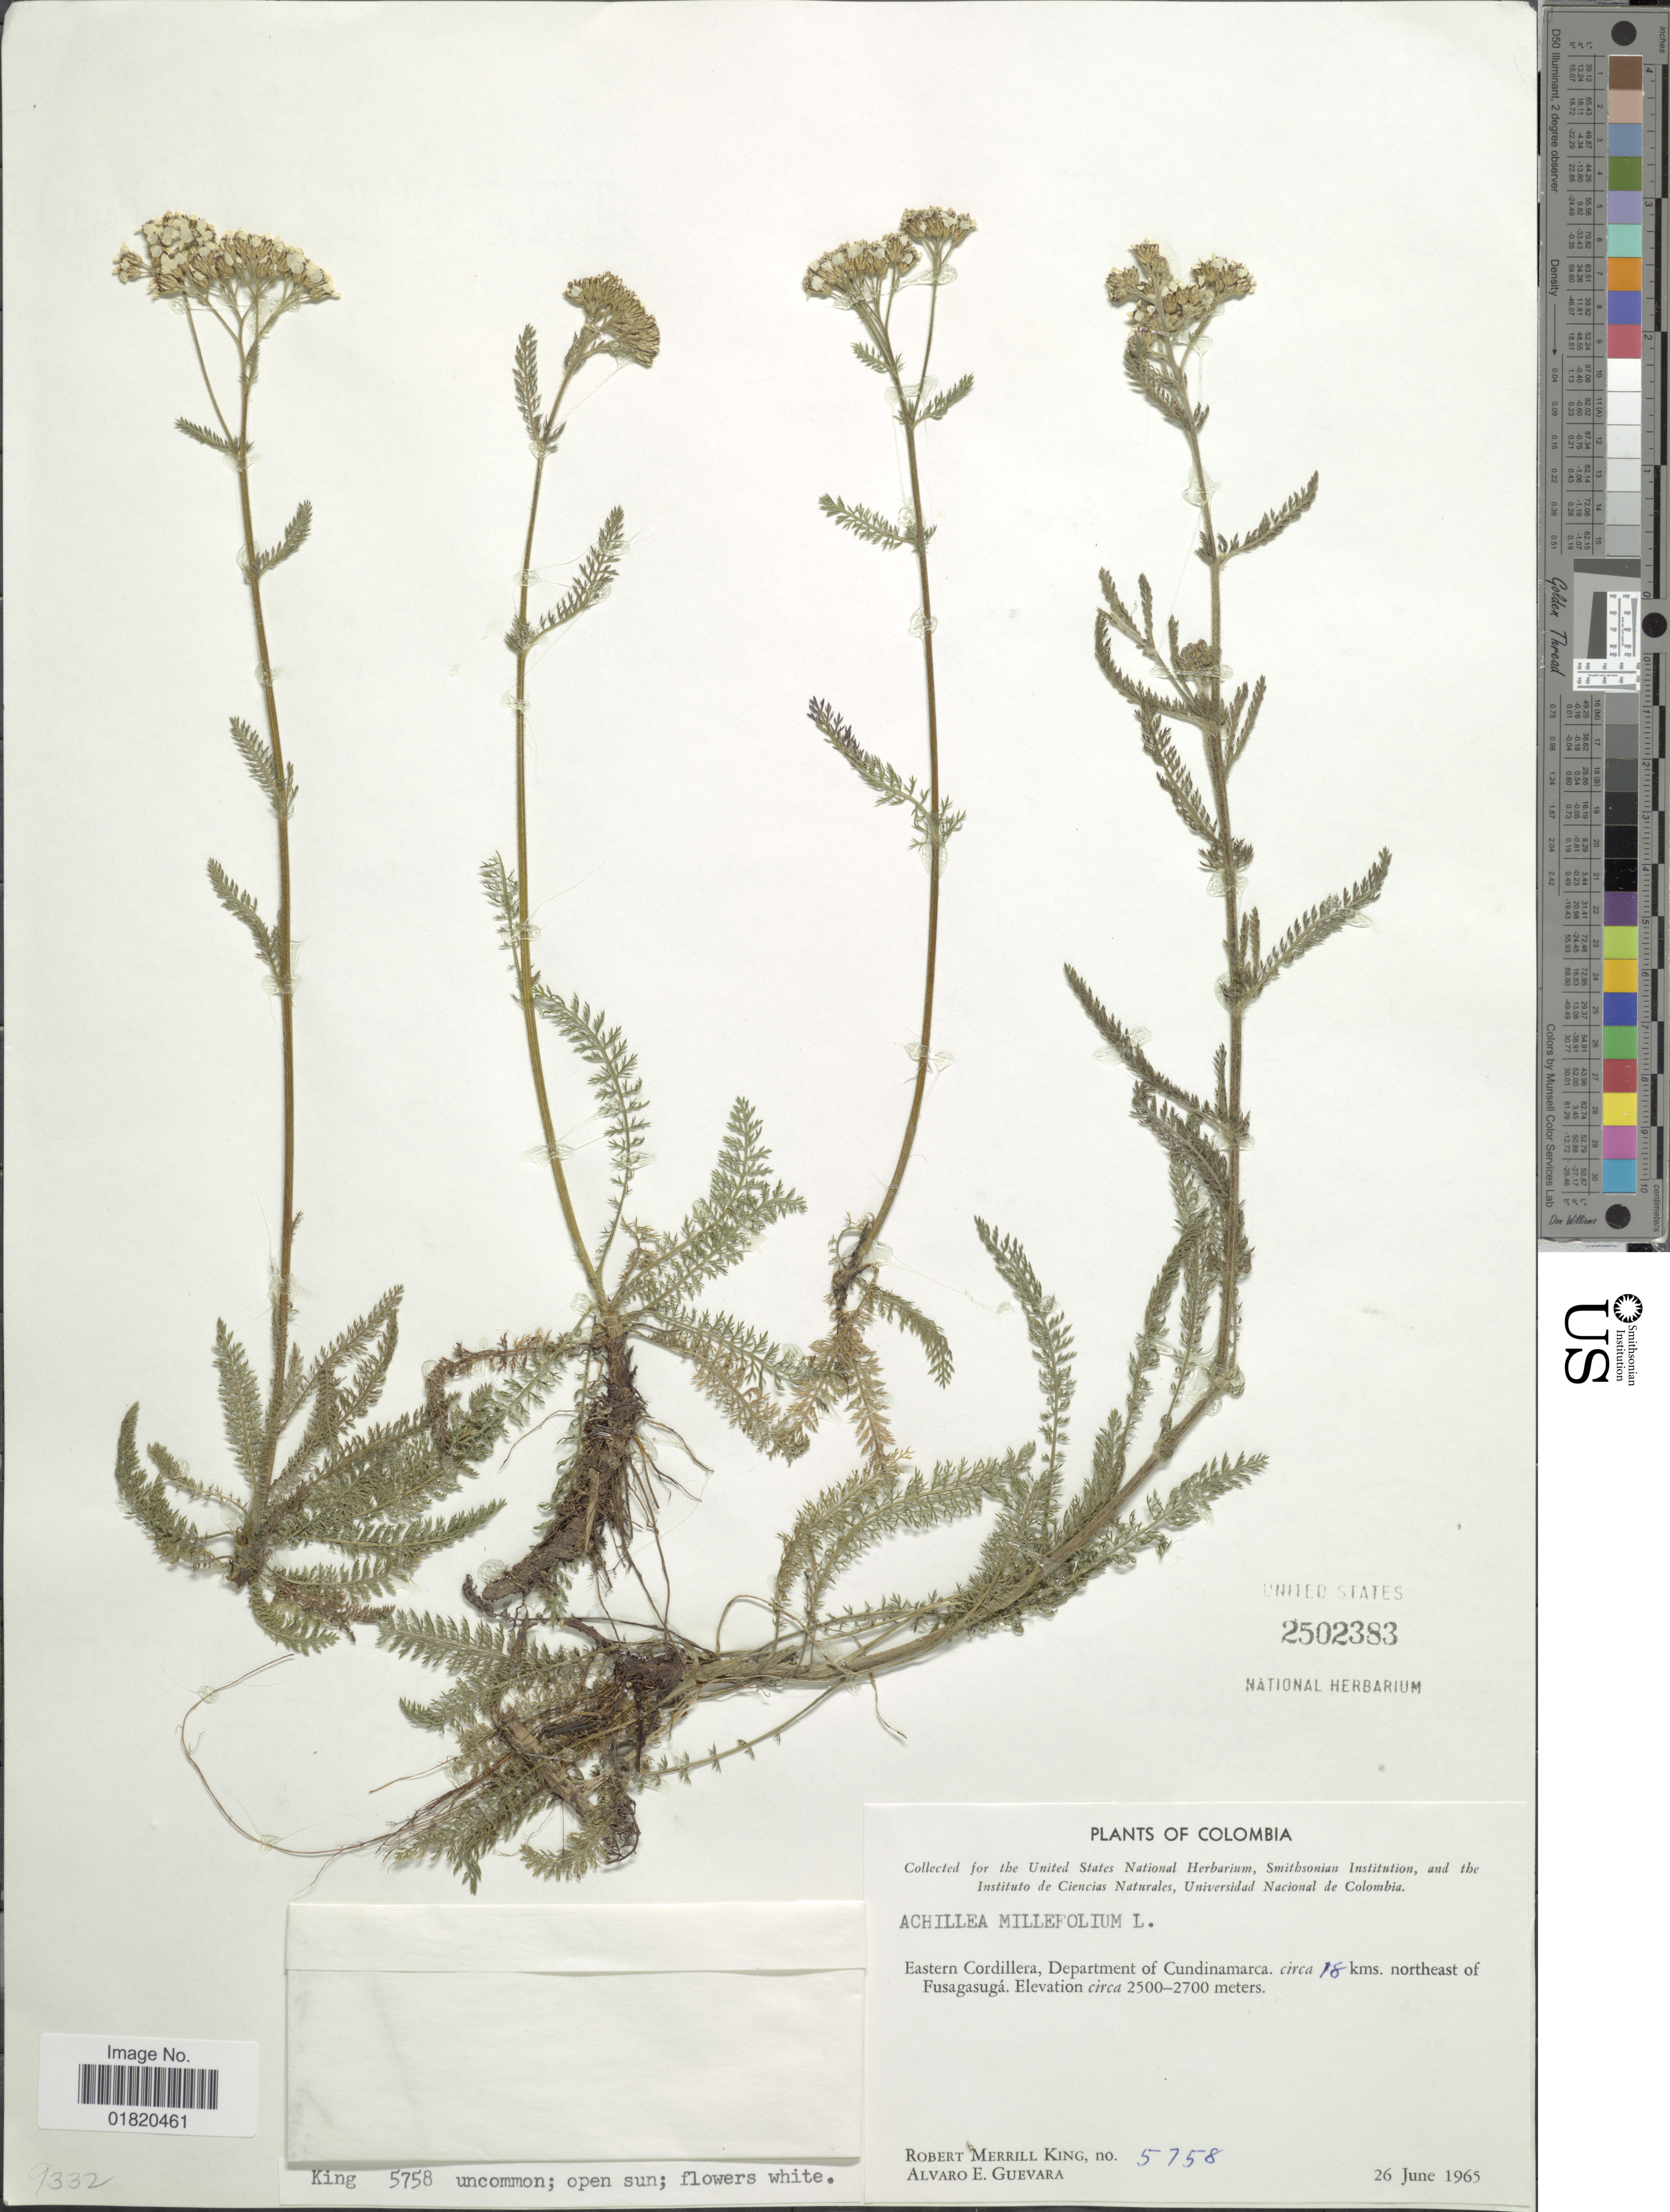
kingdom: Plantae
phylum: Tracheophyta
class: Magnoliopsida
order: Asterales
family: Asteraceae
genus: Achillea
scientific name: Achillea millefolium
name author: L.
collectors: R. M. King & A. E. Guevara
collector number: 5758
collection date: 1965-06-26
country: Colombia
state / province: Cundinamarca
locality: Eastern Cordillera. circa 18 kms. northeast of Fusagasugá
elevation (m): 2500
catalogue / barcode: US 2502383